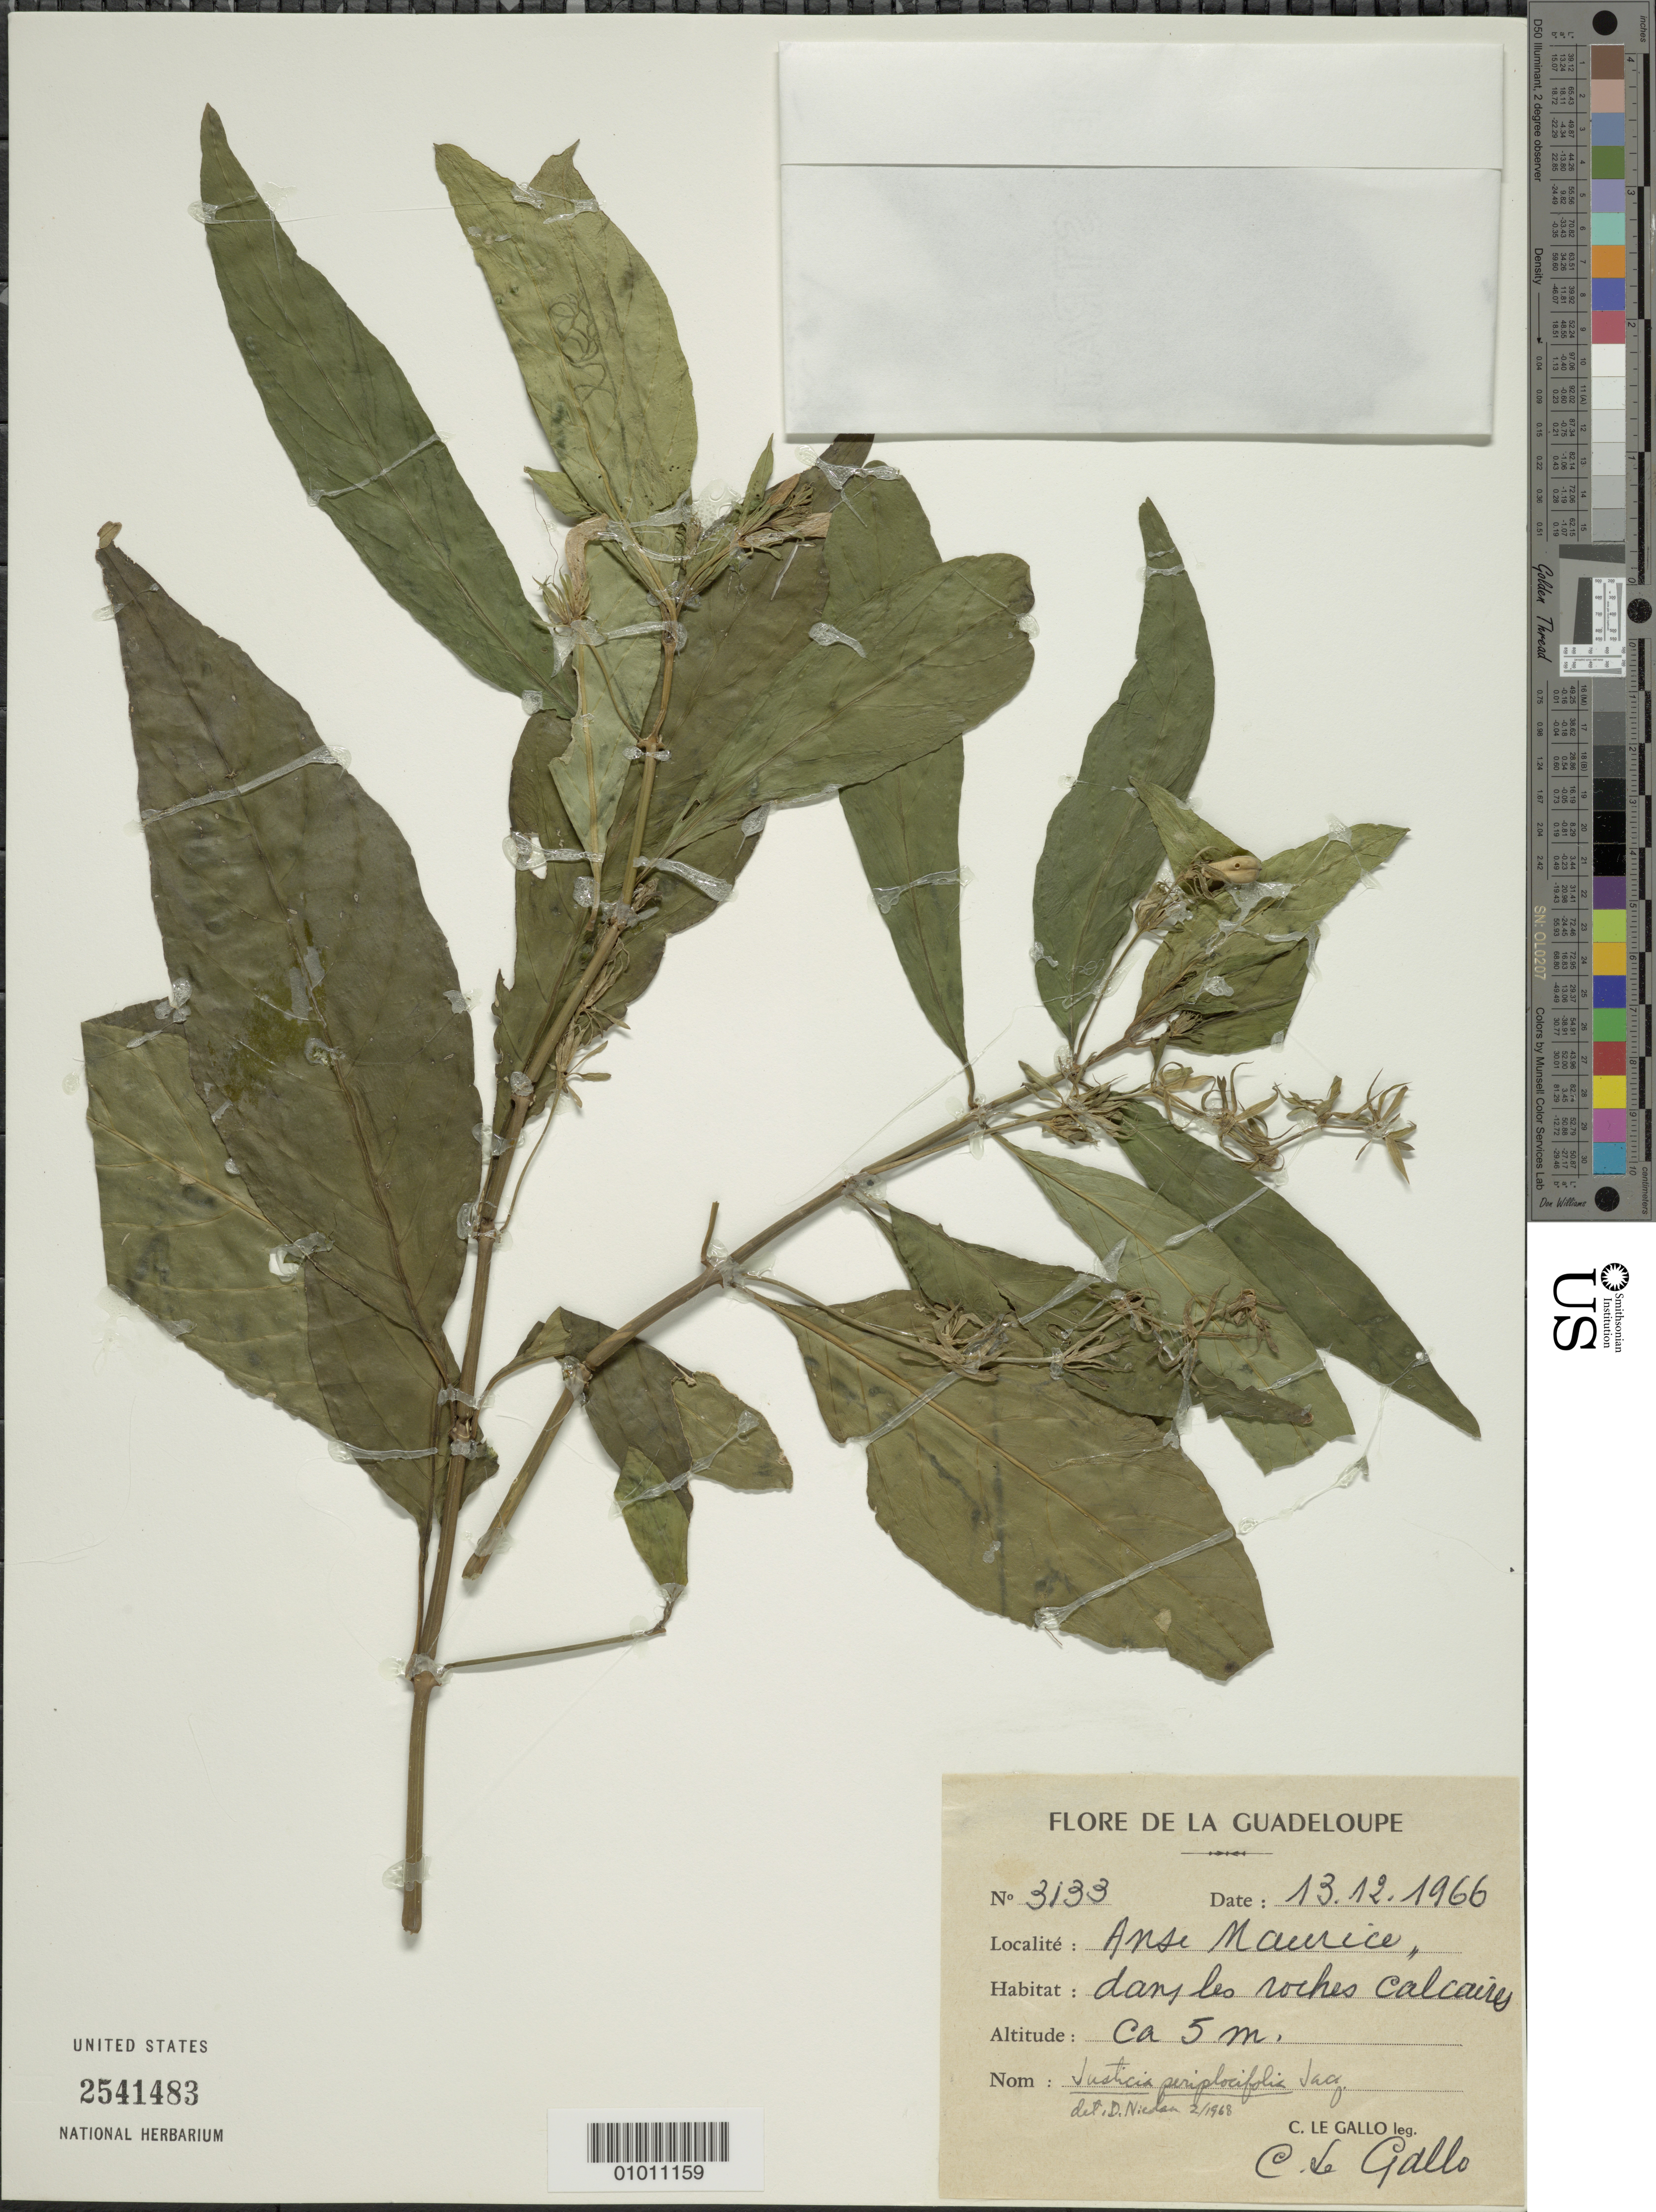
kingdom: Plantae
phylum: Tracheophyta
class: Magnoliopsida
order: Lamiales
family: Acanthaceae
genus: Justicia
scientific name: Justicia sphaerosperma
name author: Vahl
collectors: C. Le Gallo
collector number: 3133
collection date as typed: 13 Dec 1966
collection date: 1966-12-13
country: Guadeloupe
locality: Anse Maruice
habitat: Danse les roches calcaires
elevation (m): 5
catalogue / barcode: US 2541483